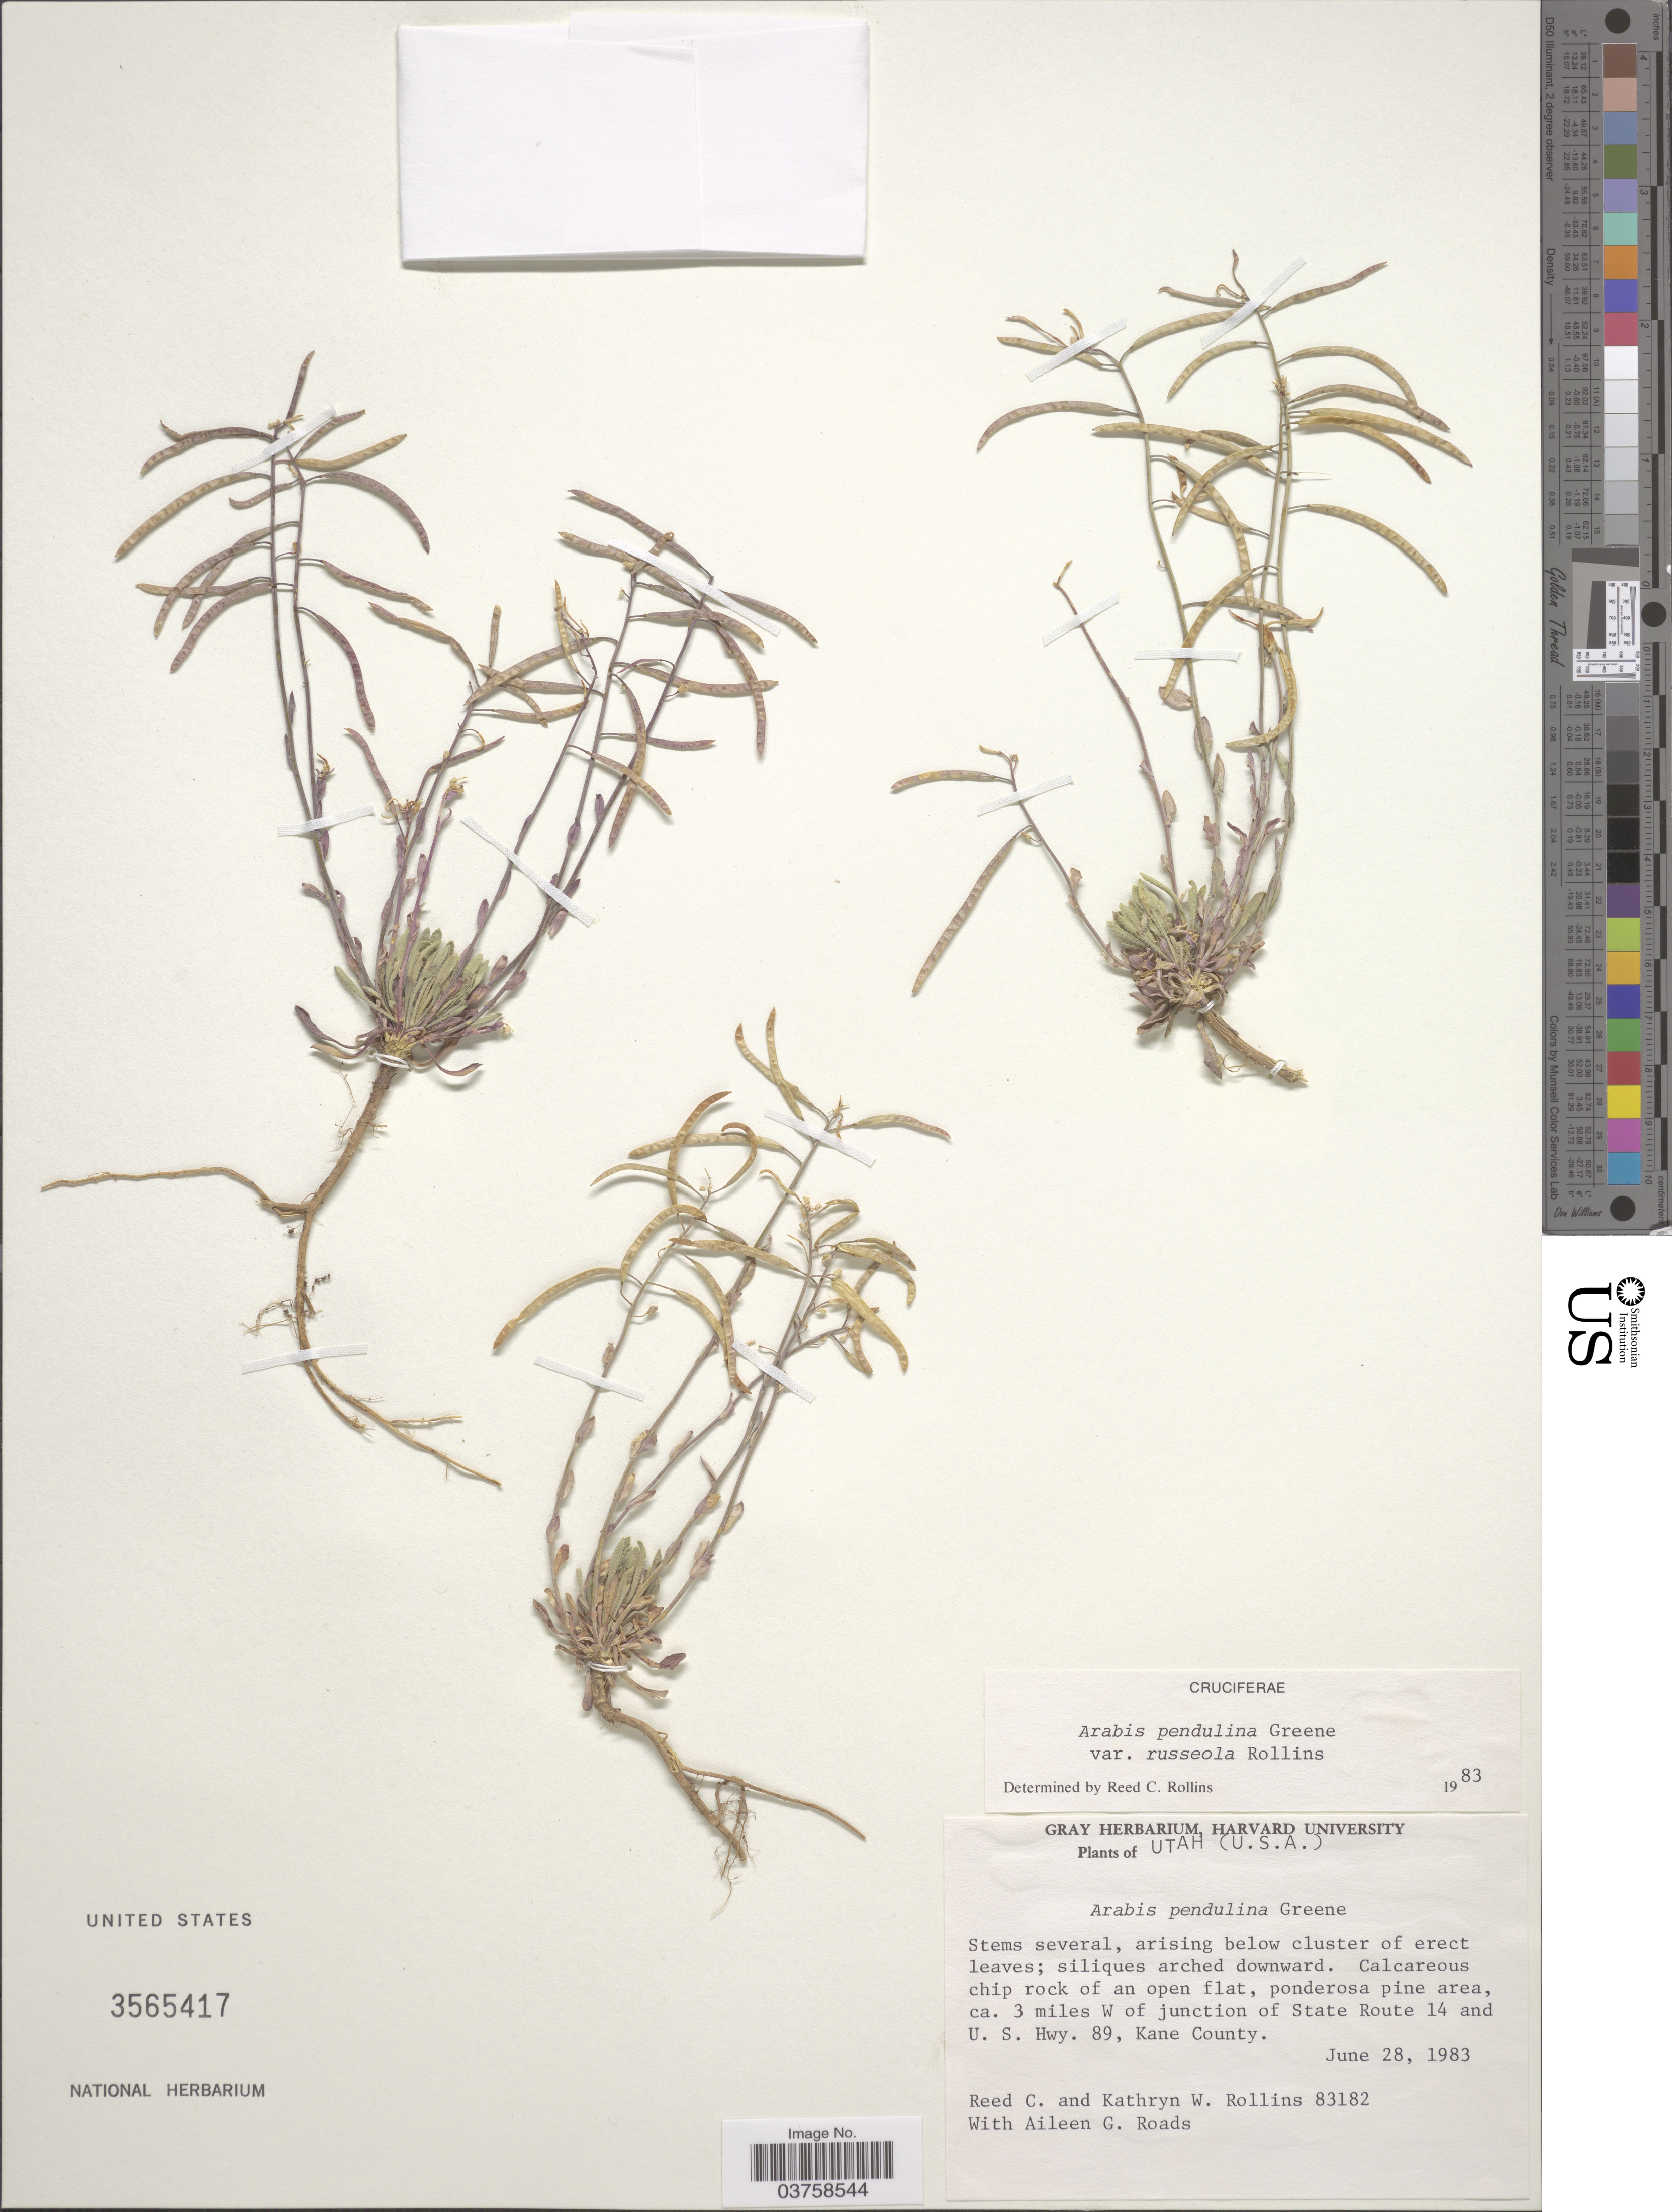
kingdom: Plantae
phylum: Tracheophyta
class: Magnoliopsida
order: Brassicales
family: Brassicaceae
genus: Arabis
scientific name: Arabis pendulina var. russeola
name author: (Rollins) Rollins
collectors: R. C. Rollins, K. W. Rollins & A. Roads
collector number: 83182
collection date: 1983-06-28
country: United States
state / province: Utah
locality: Ca. 3 miles W of junction of State Route 14 and U. S. Hwy. 89, Kane County.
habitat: calcerous chip rock on an open flat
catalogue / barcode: US 3565417